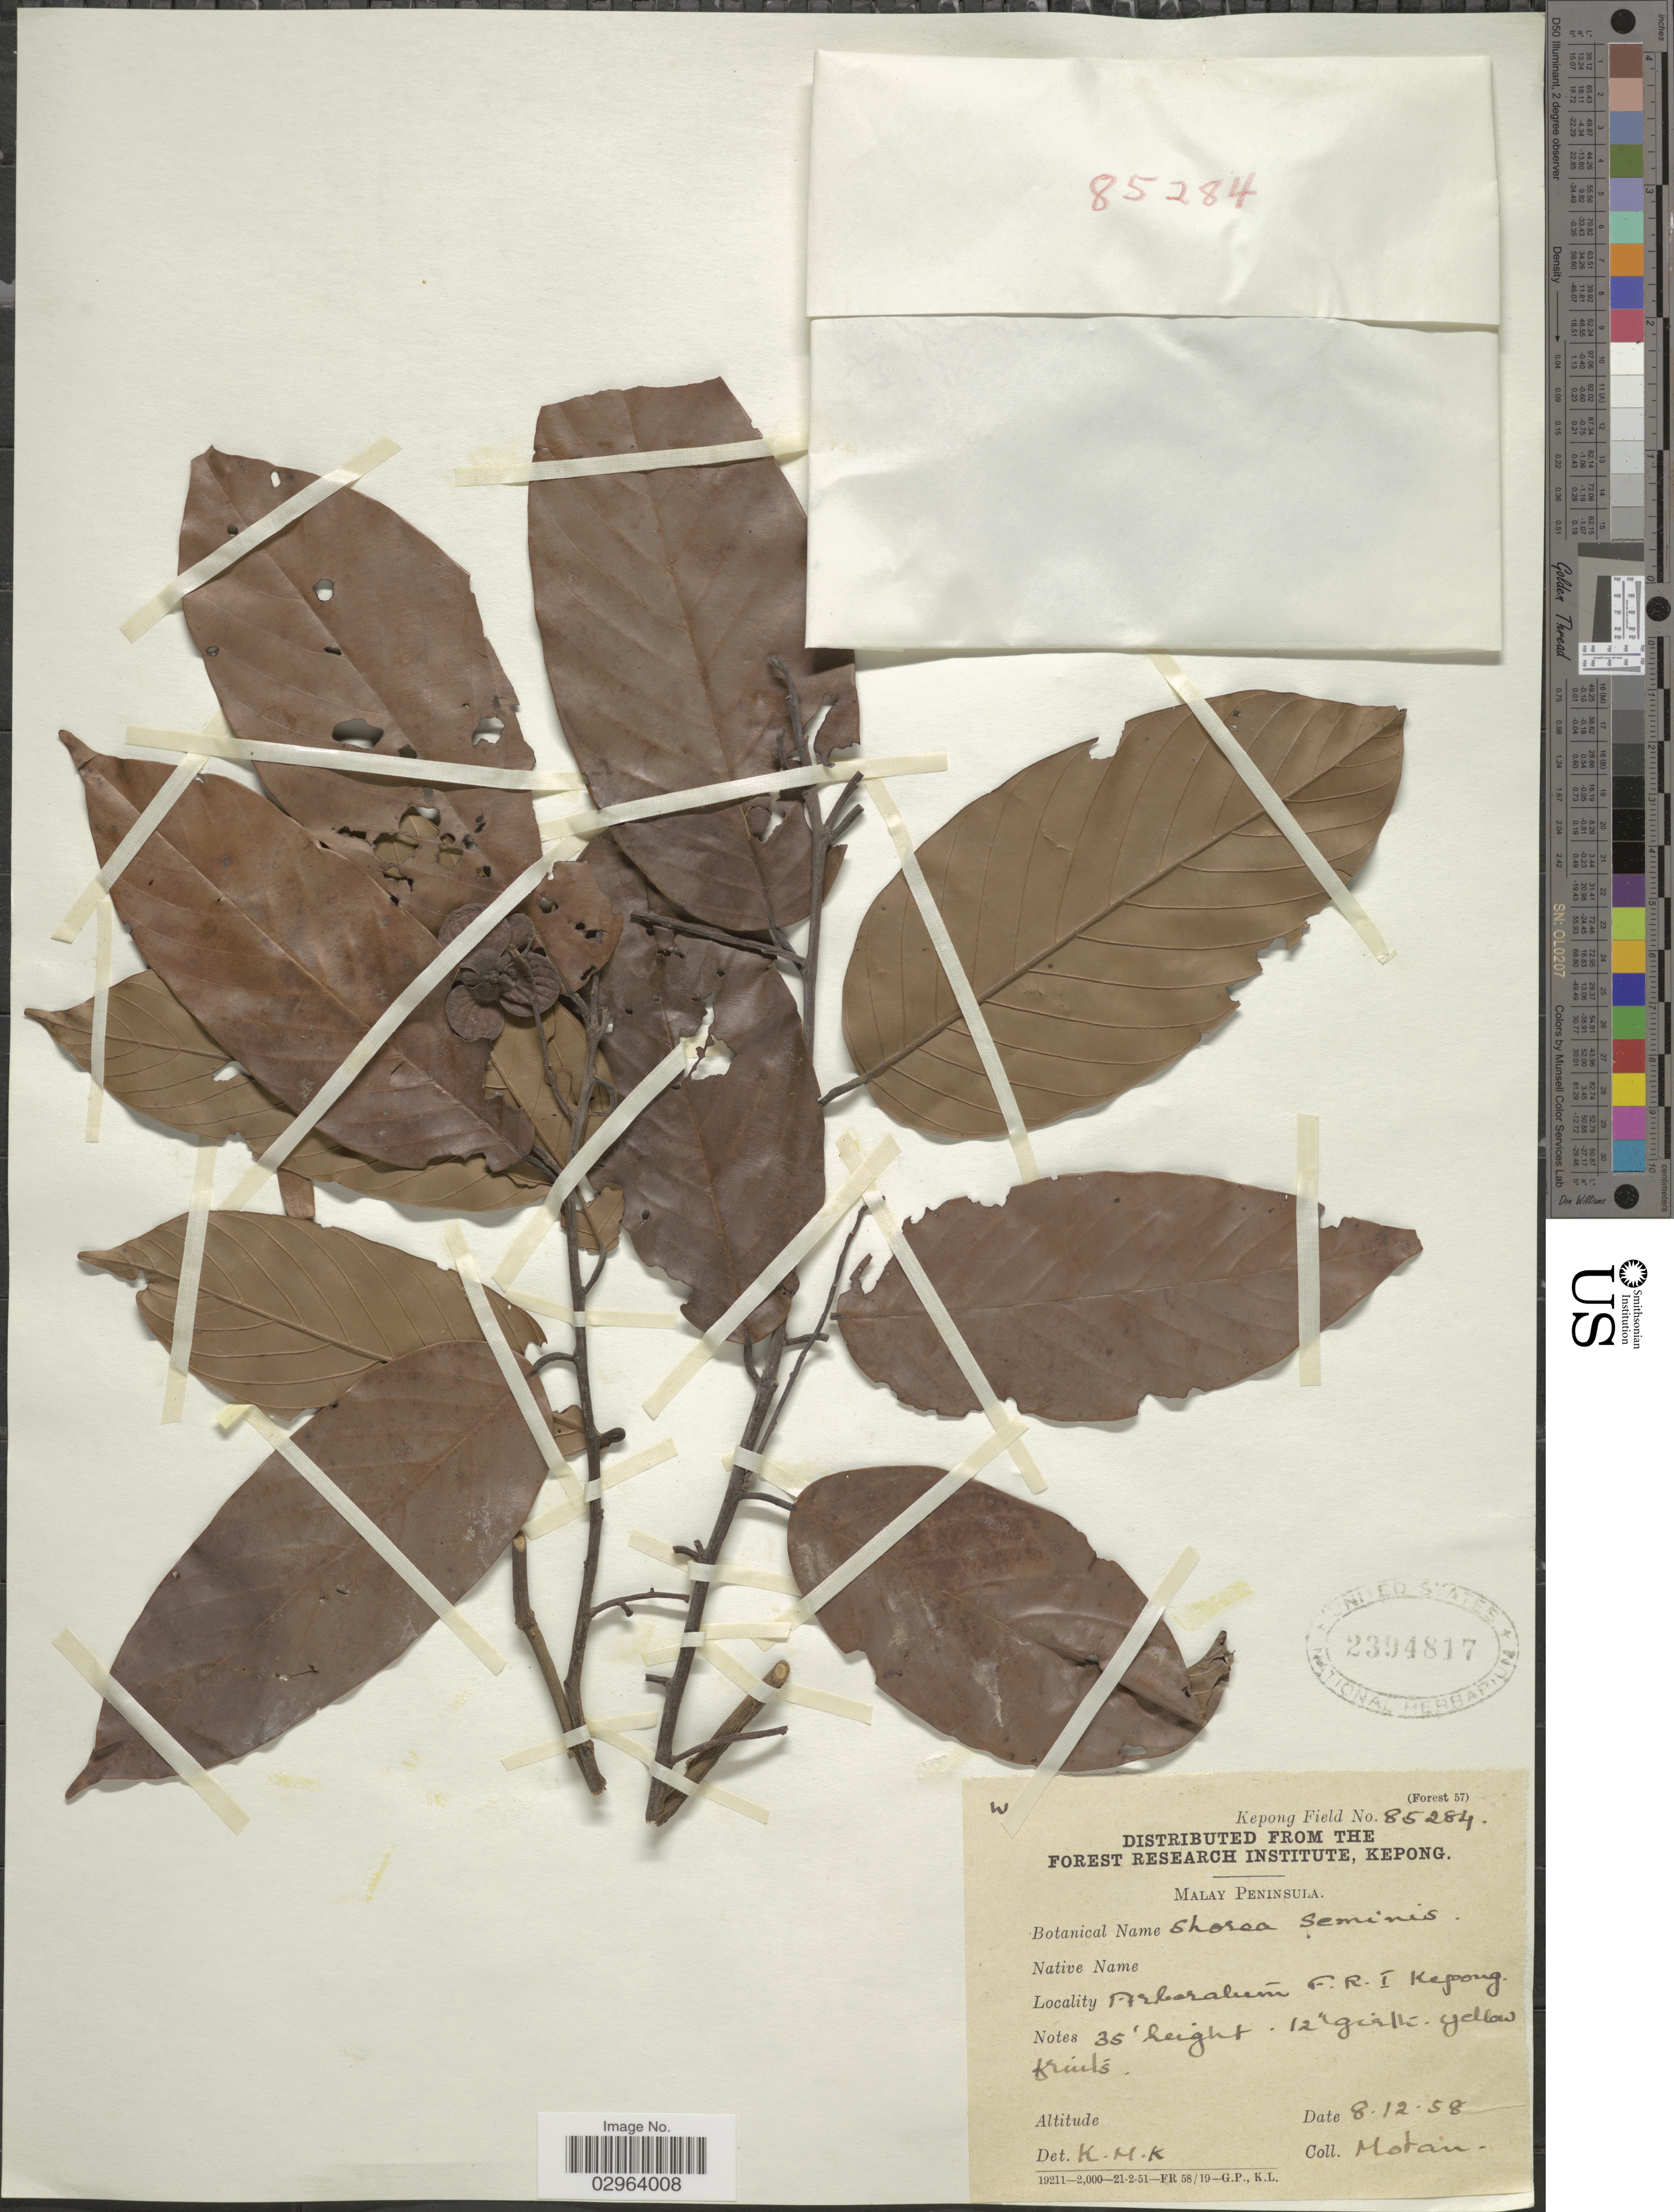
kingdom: Plantae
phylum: Tracheophyta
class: Magnoliopsida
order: Malvales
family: Dipterocarpaceae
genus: Shorea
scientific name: Shorea seminis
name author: (de Vriese) Slooten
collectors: -. Motan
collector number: Kepong Field 85284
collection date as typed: Transcribed d/m/y: 8/12/58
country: Malaysia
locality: Malay Peninsula. Arboratum F.R.I. Kepong.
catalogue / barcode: US 2394817